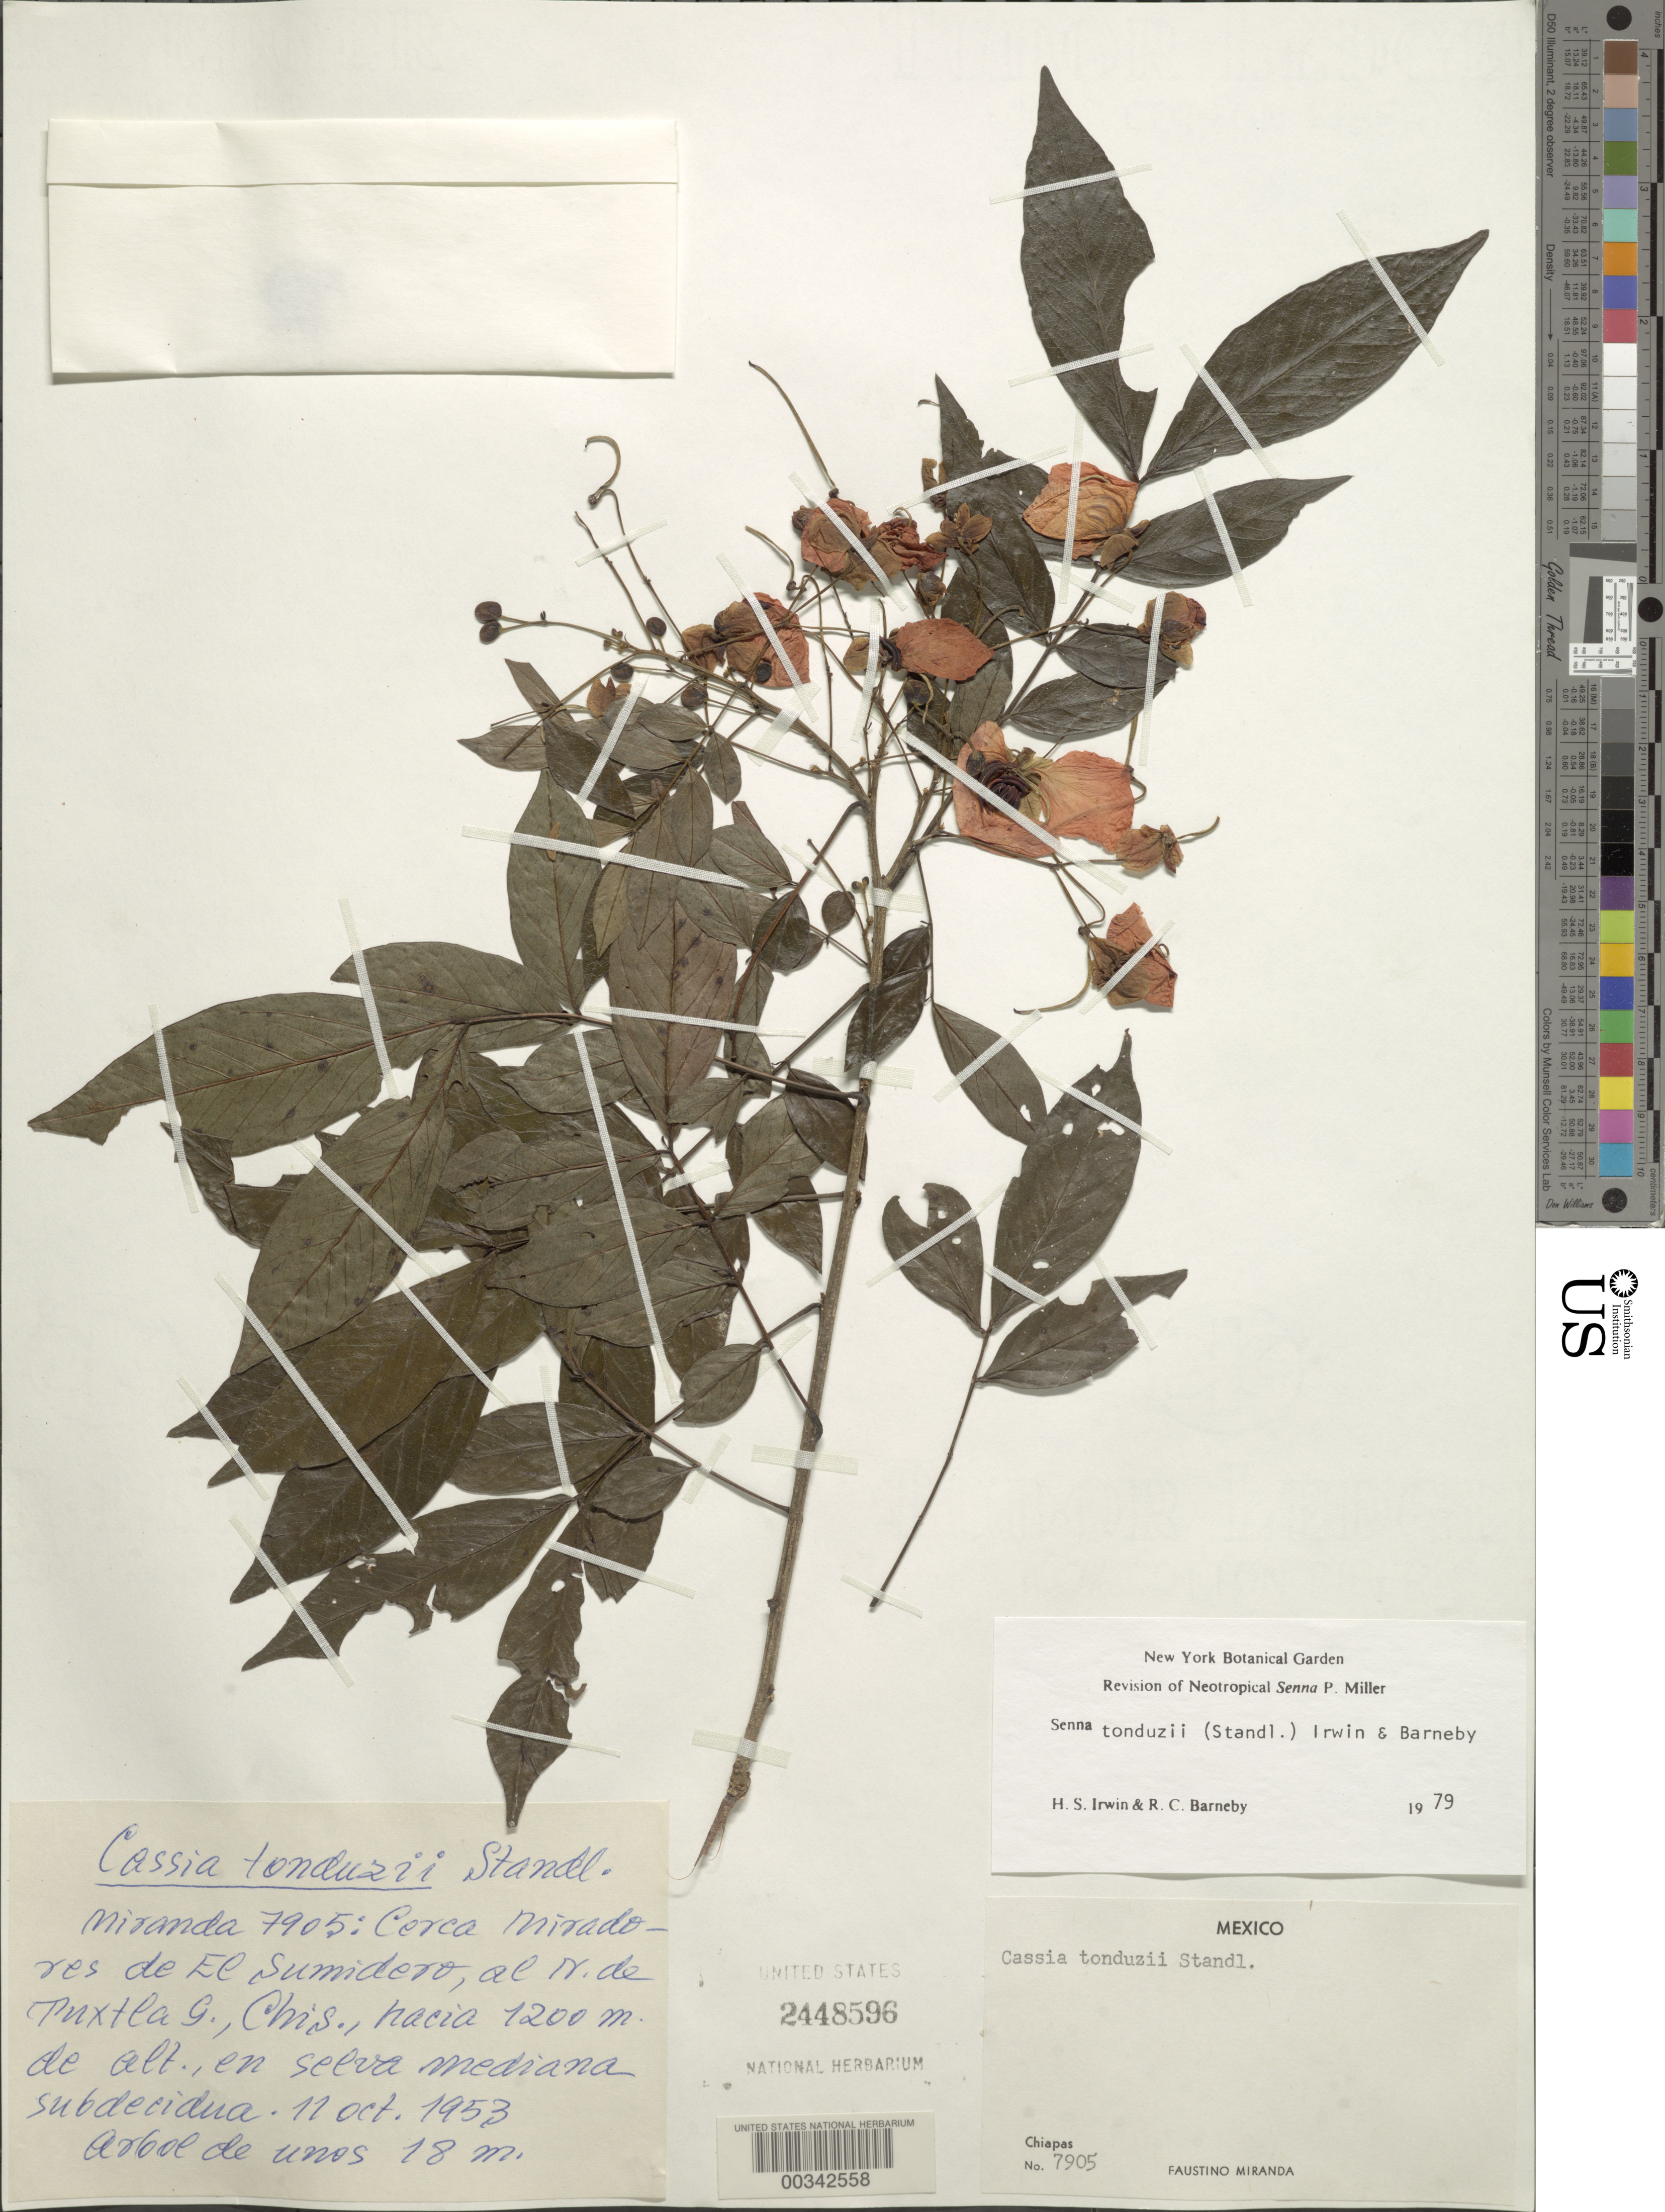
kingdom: Plantae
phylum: Tracheophyta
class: Magnoliopsida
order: Fabales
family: Fabaceae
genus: Senna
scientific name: Senna tonduzii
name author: (Standl.) H.S. Irwin & Barneby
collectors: F. Miranda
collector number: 7905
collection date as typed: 11 Oct 1953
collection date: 1953-10-11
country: Mexico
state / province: Chiapas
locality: Near Miradores de El Sumidero N of Tuxtla G.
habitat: Medium sub deciduious forest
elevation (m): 1200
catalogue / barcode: US 2448596